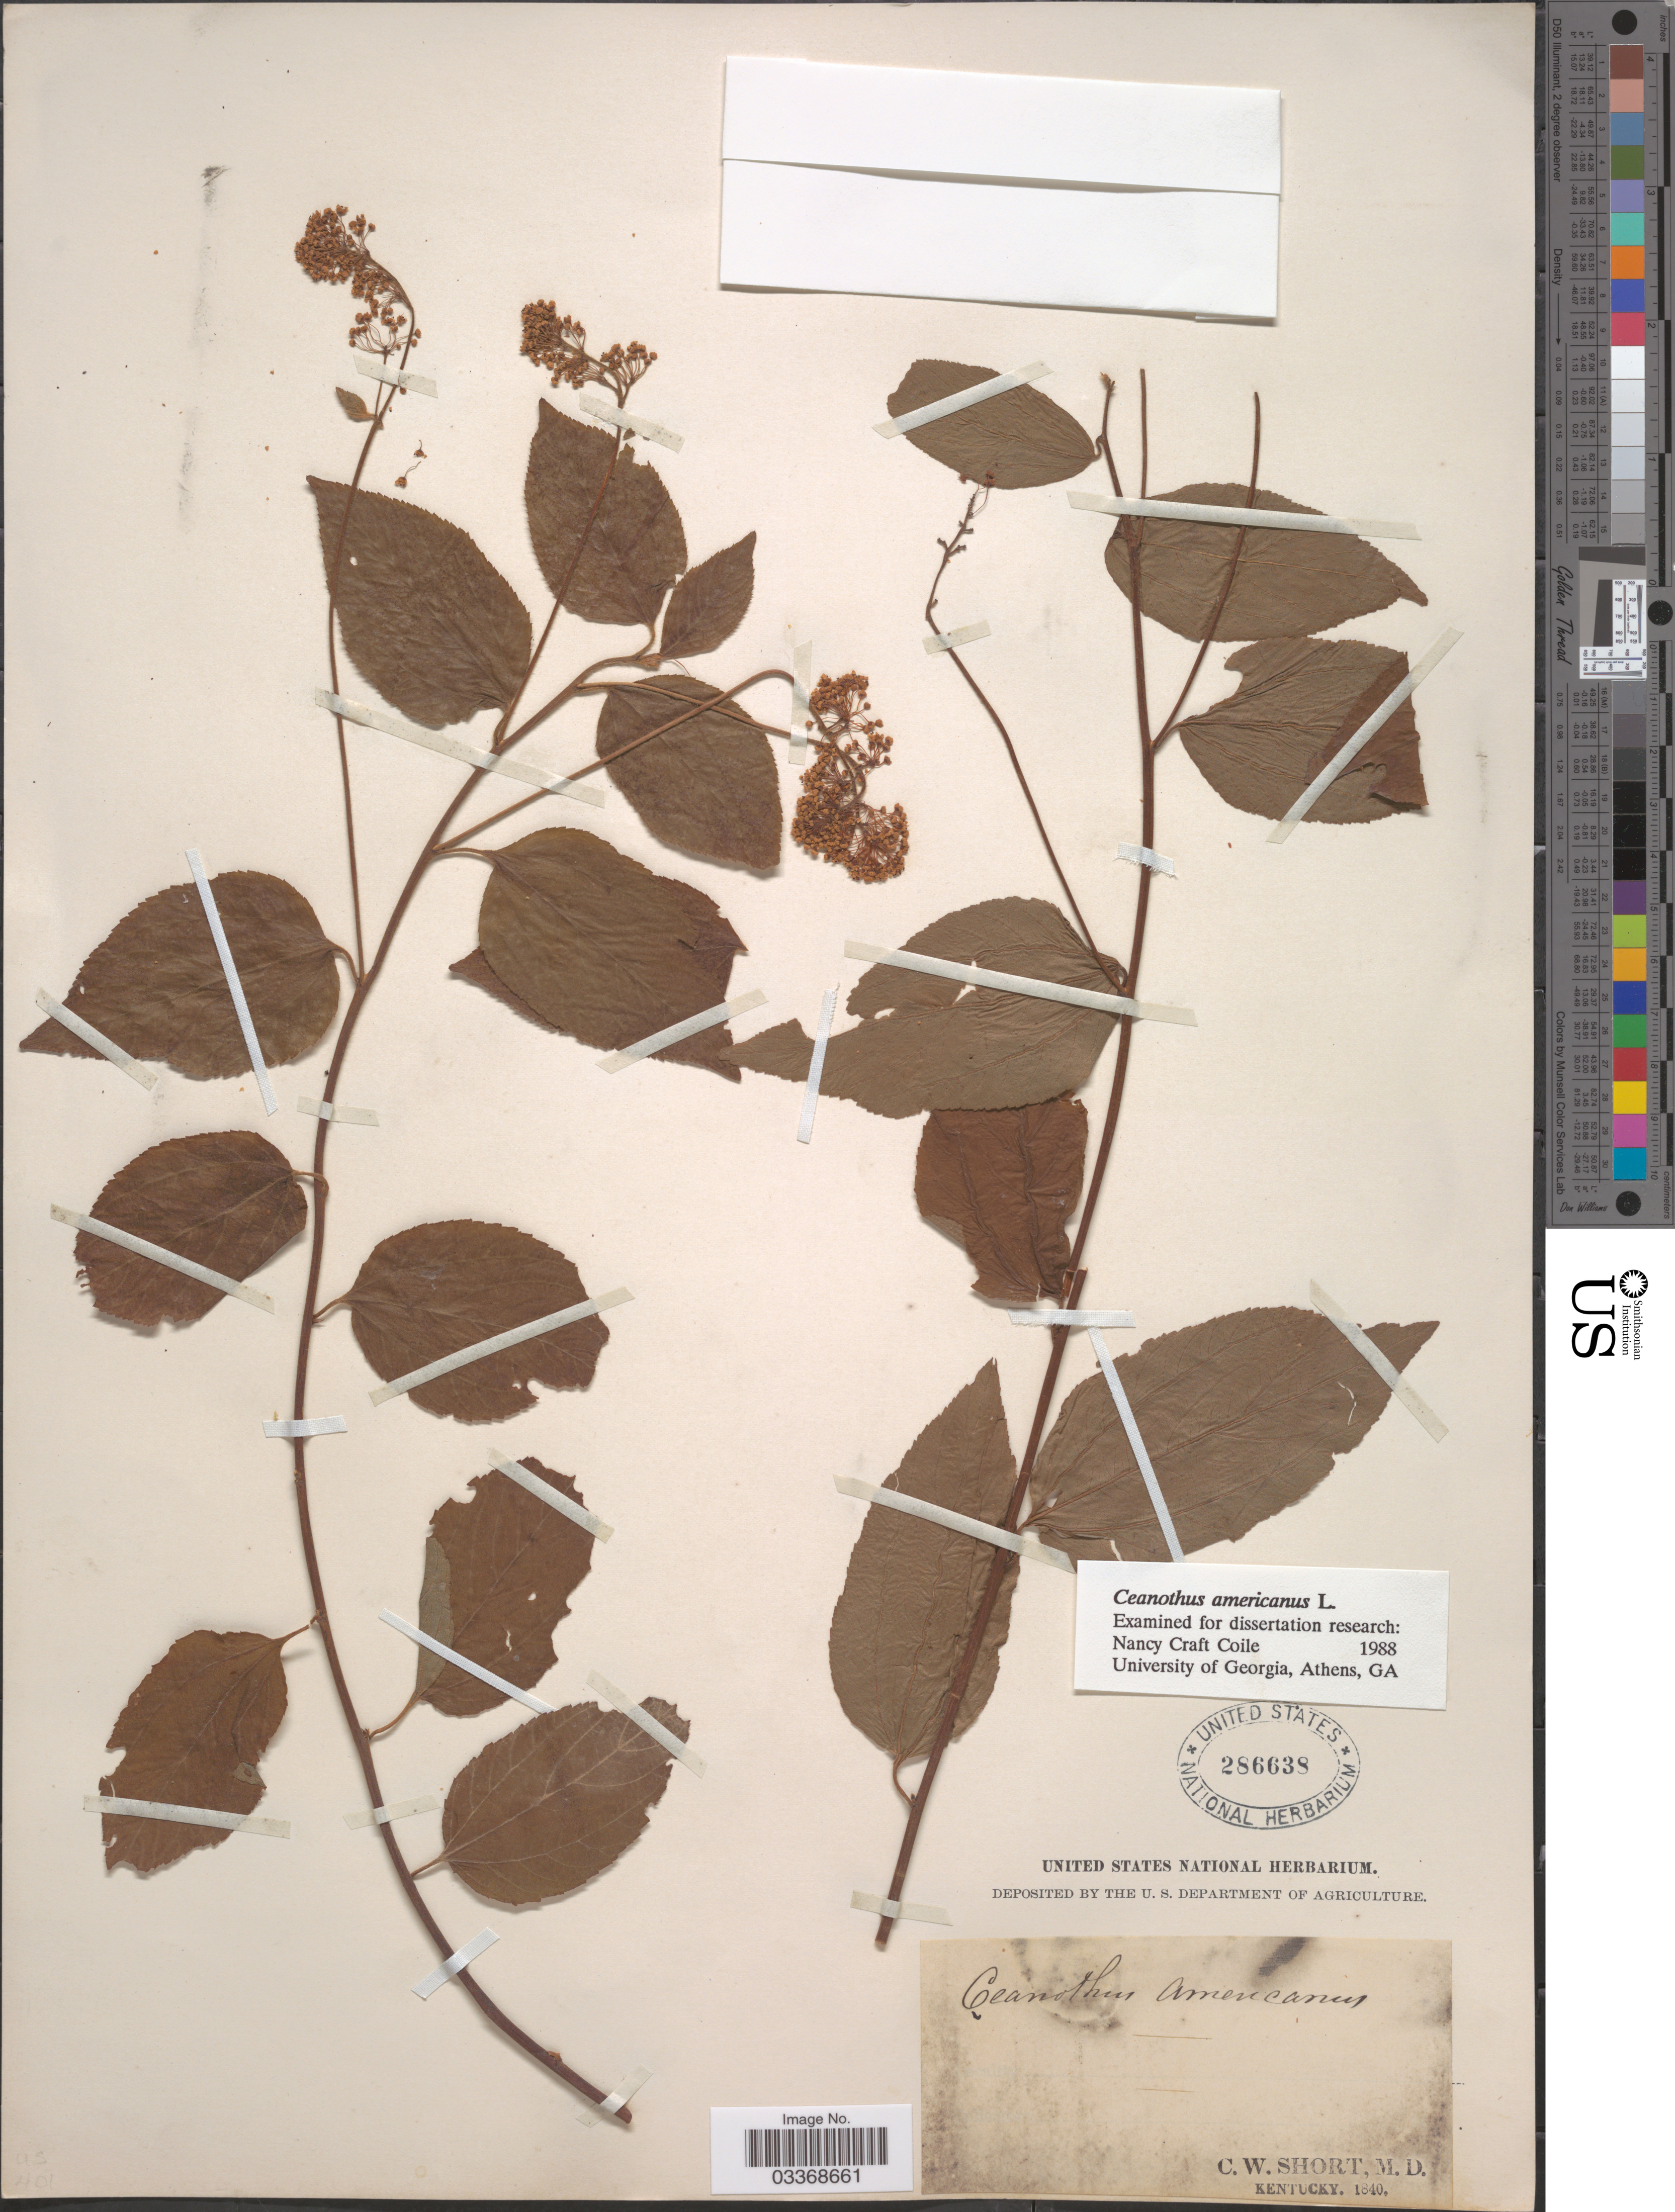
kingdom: Plantae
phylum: Tracheophyta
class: Magnoliopsida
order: Rosales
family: Rhamnaceae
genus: Ceanothus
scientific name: Ceanothus americanus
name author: L.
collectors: C. W. Short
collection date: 1840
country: United States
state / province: Kentucky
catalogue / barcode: US 286638